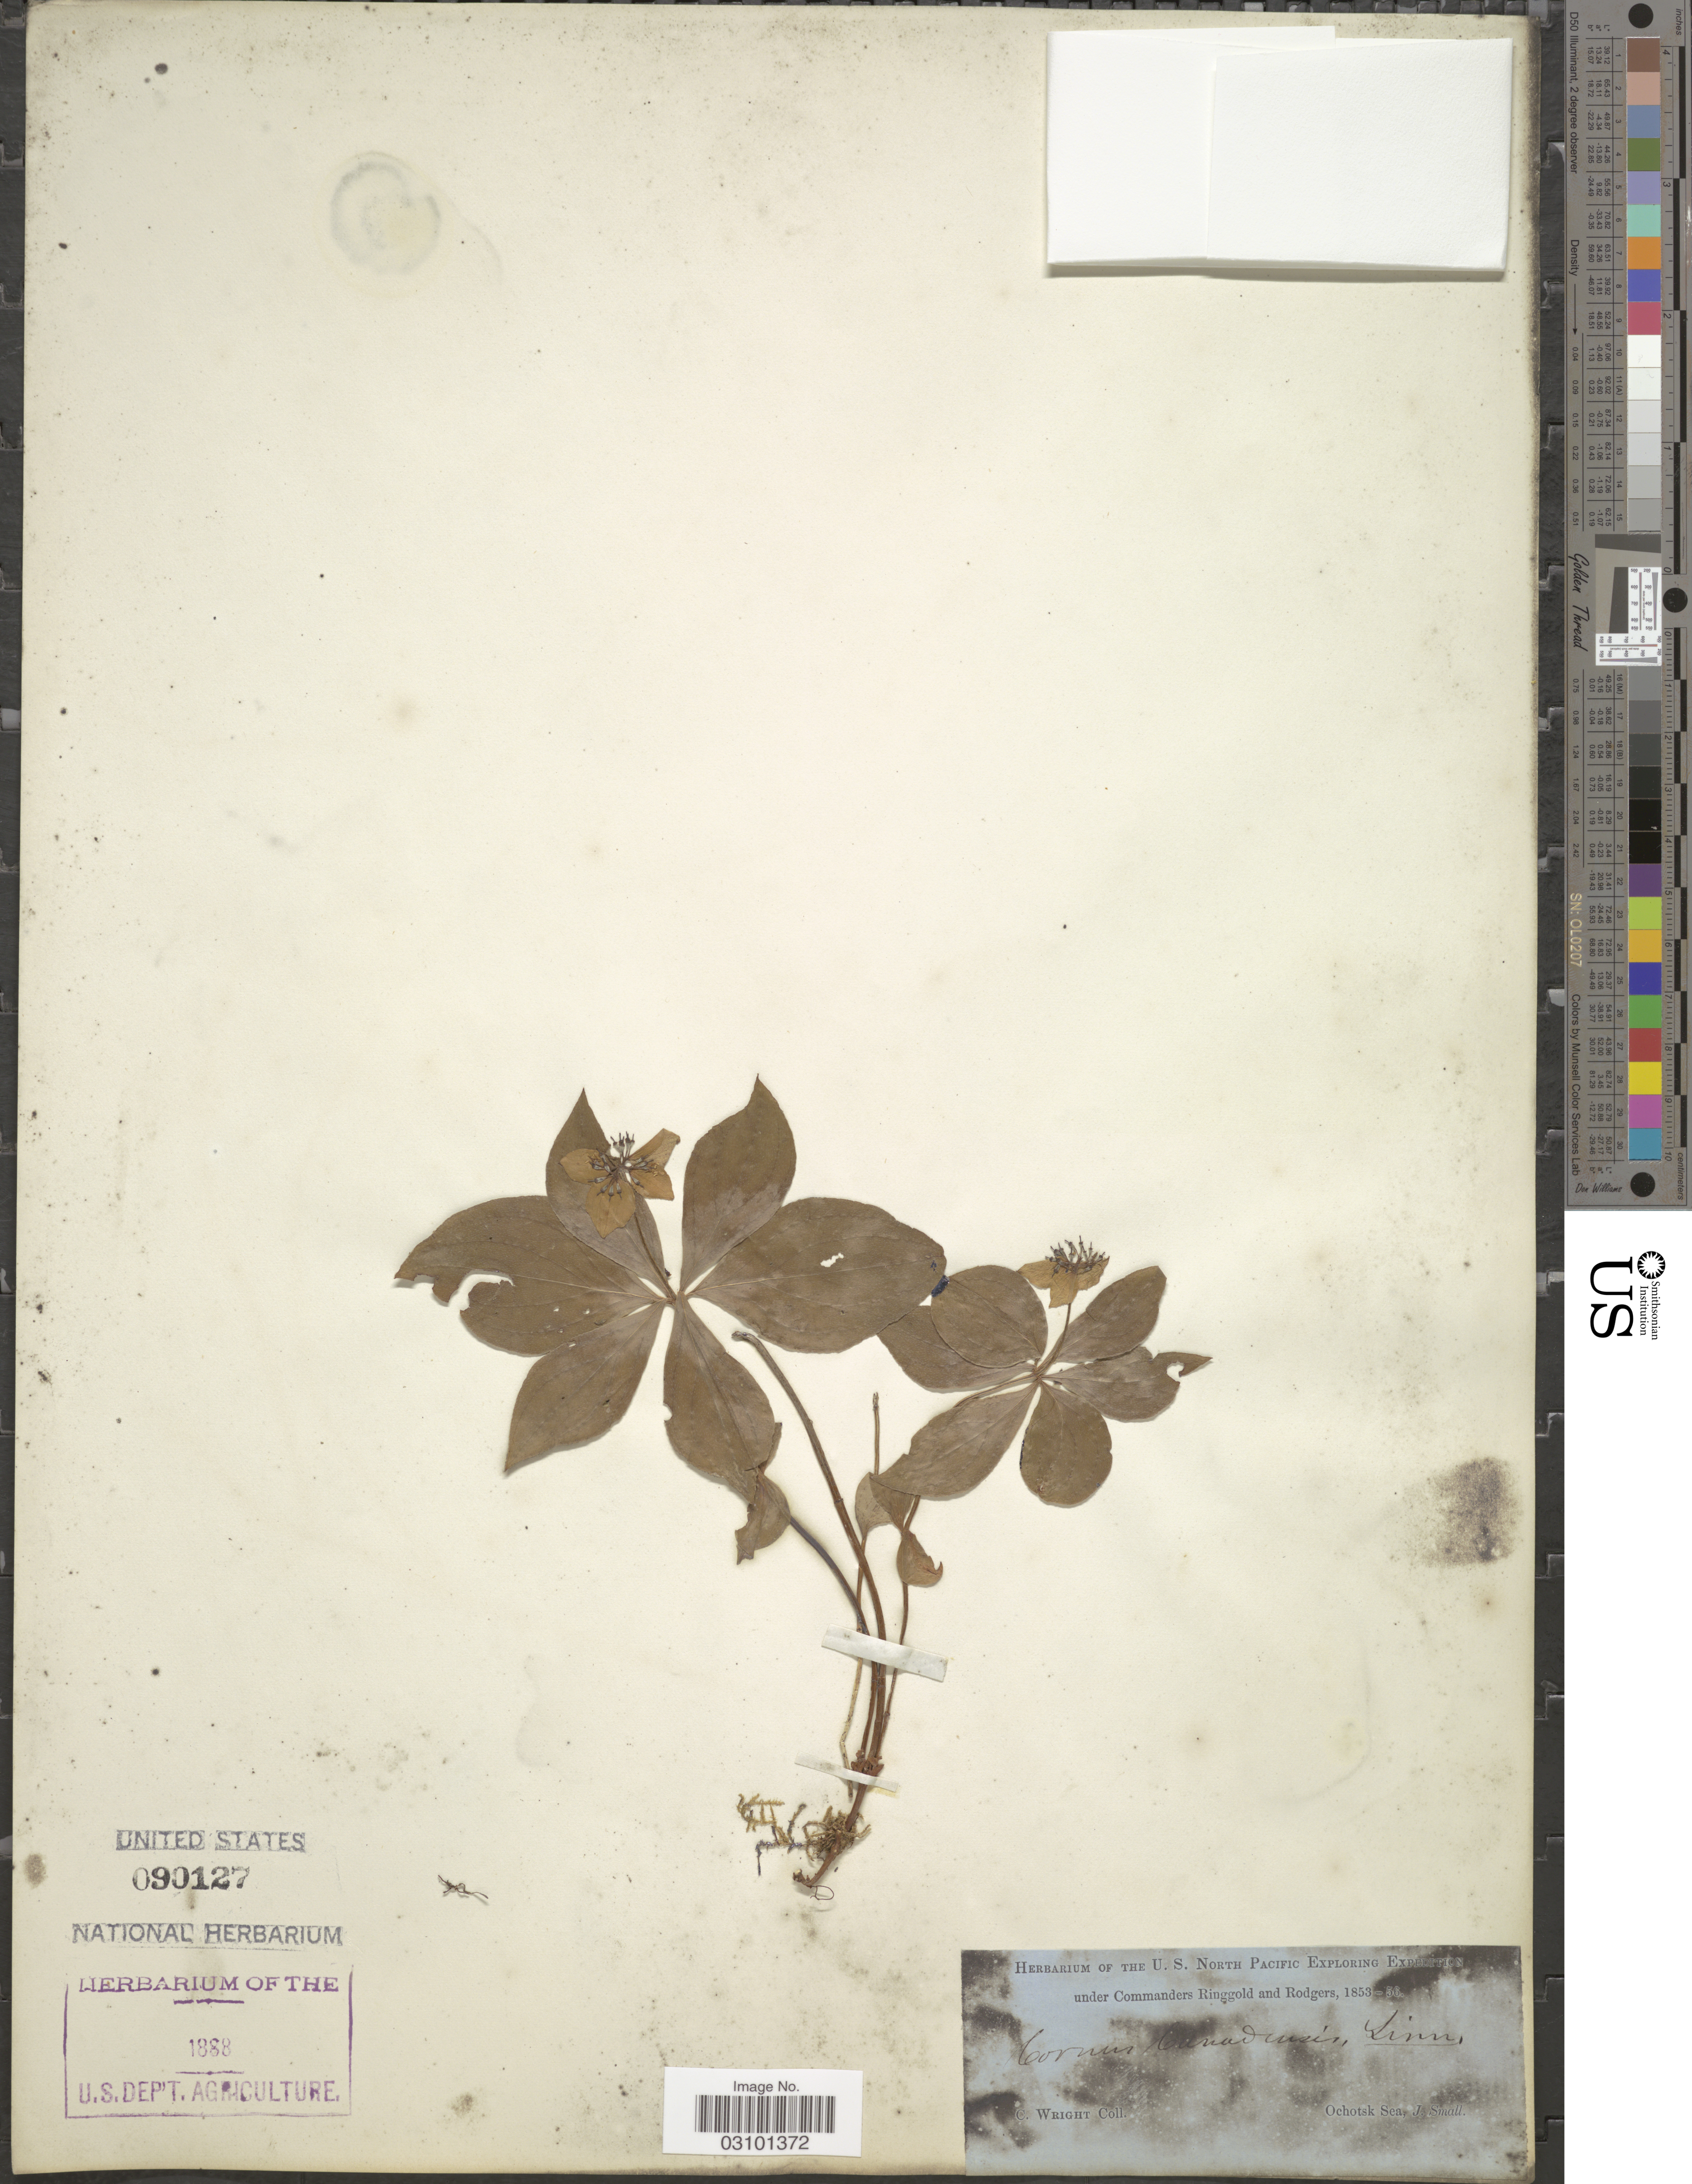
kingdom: Plantae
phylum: Tracheophyta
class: Magnoliopsida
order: Cornales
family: Cornaceae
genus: Cornus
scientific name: Cornus canadensis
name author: L.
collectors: C. Wright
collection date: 1853/1856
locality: Ochotsk Sea, J. Small.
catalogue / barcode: US 90127